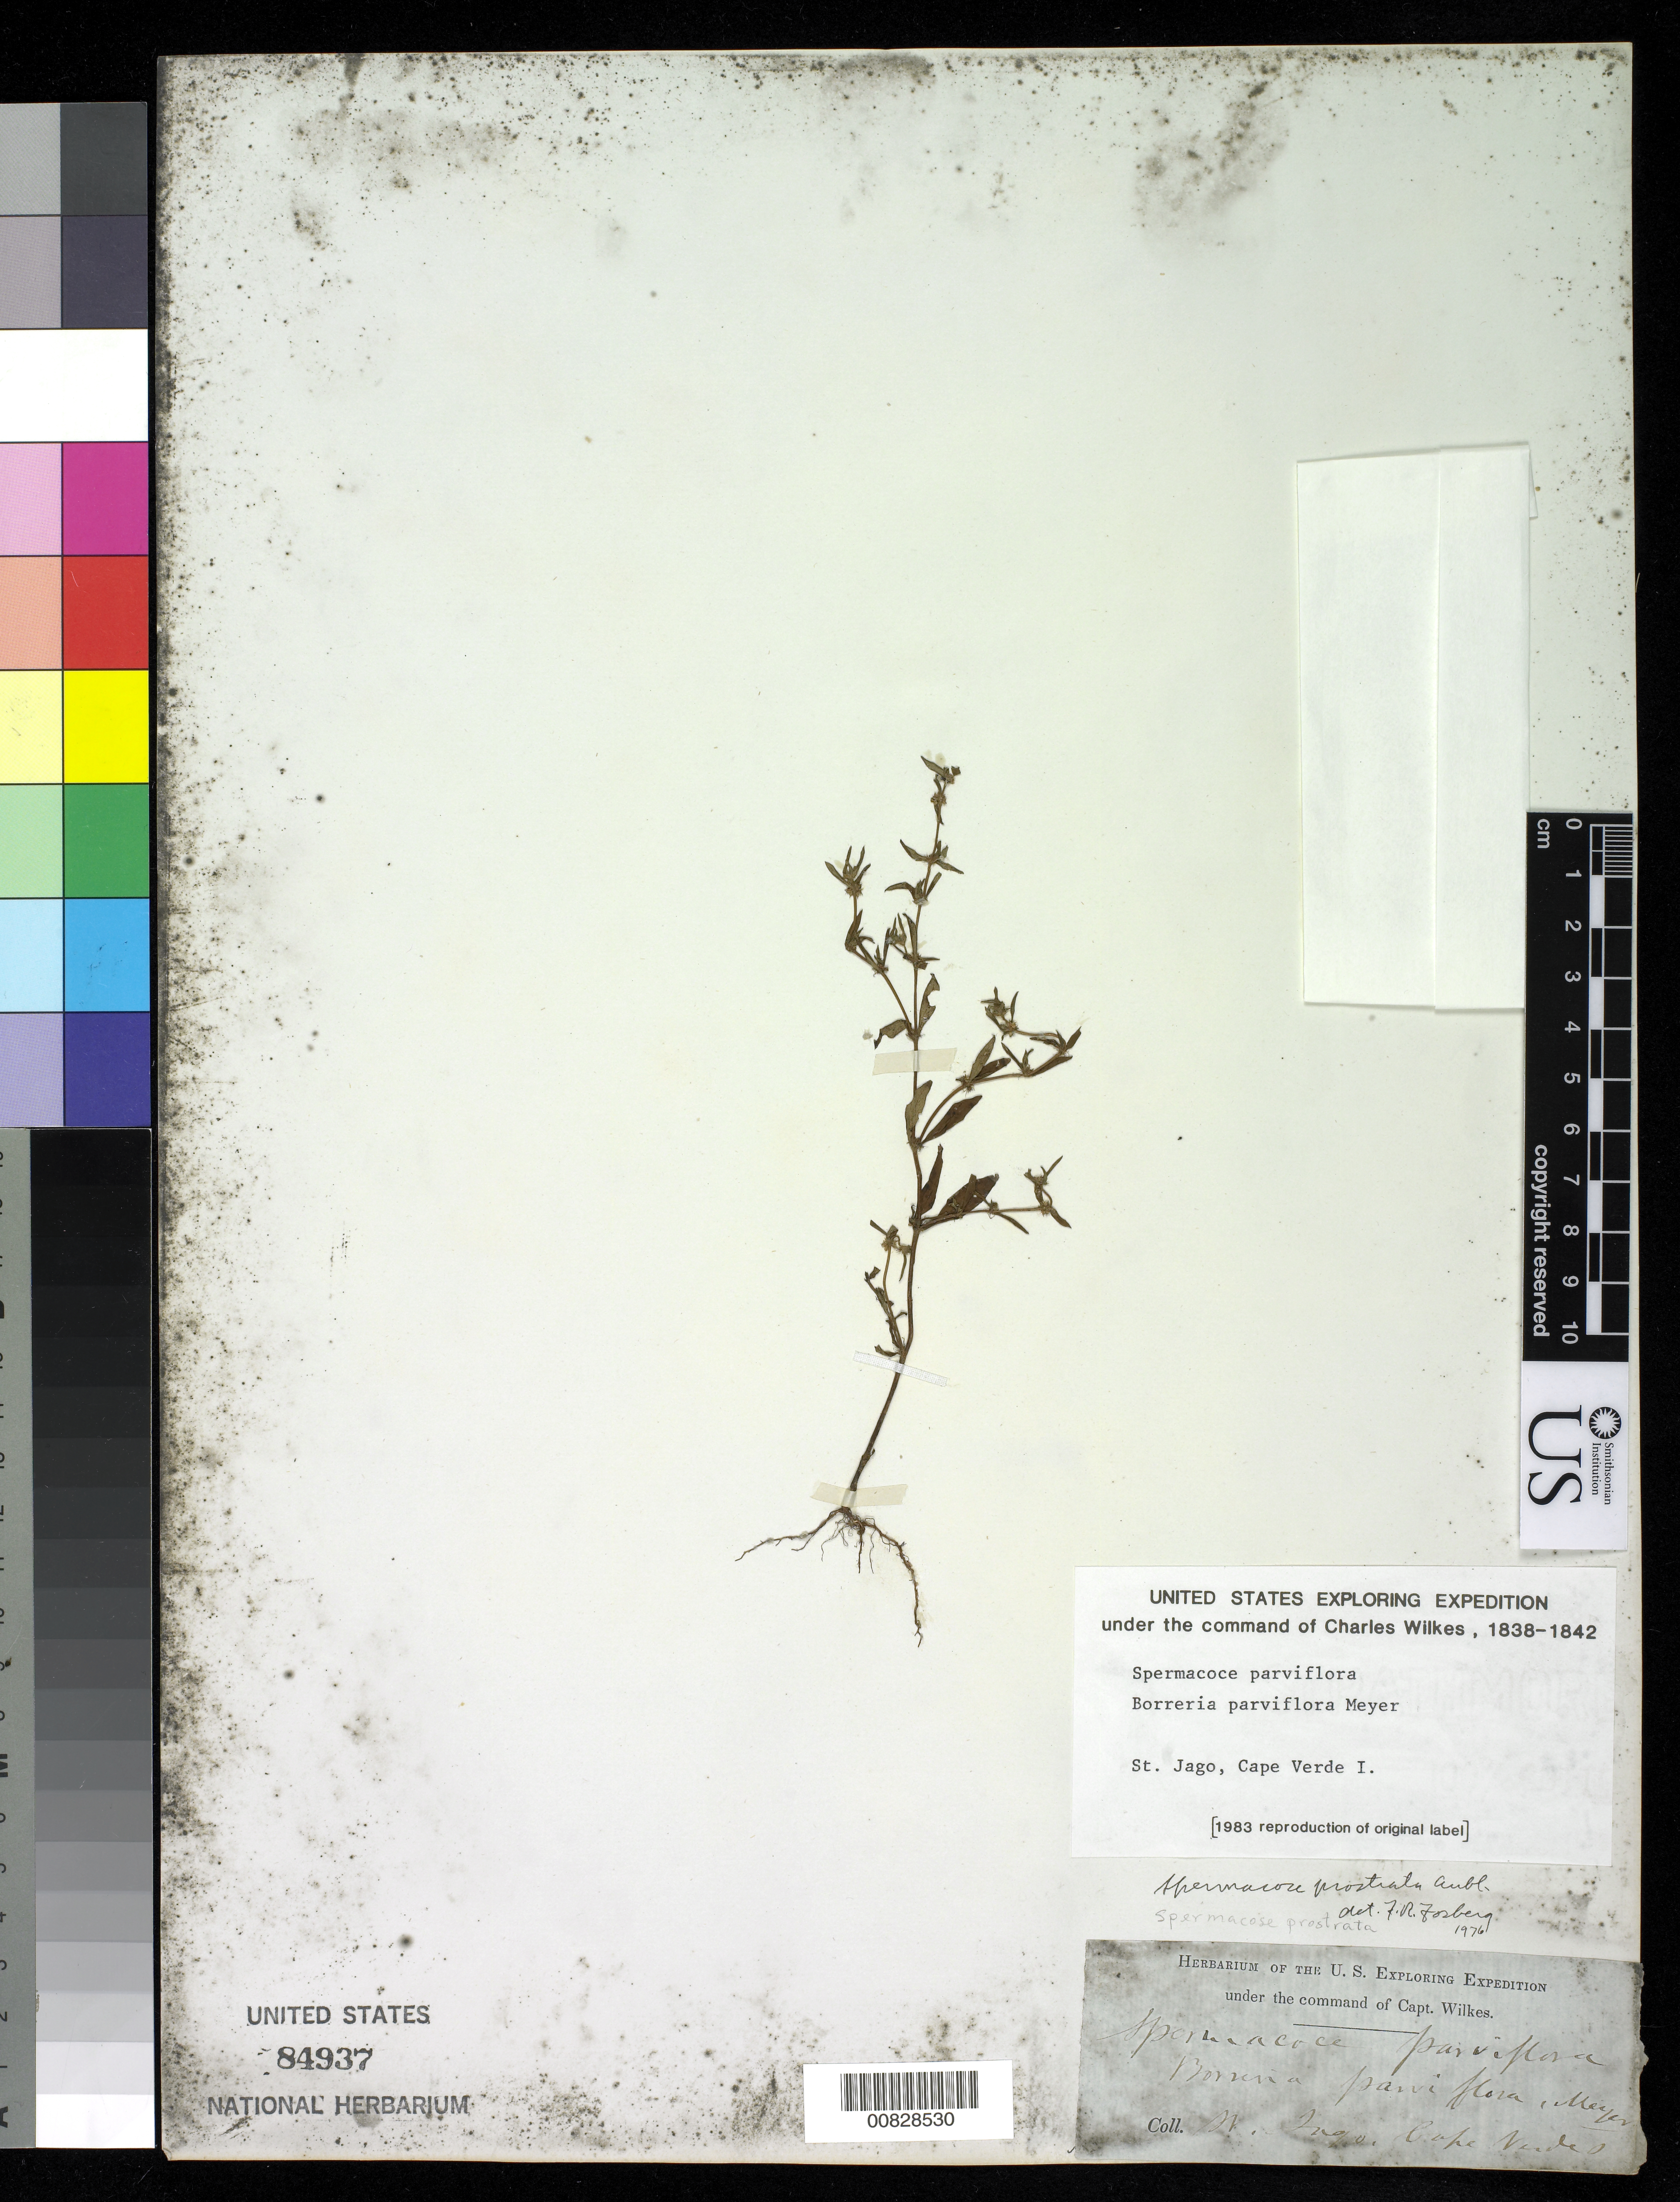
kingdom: Plantae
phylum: Tracheophyta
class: Magnoliopsida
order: Gentianales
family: Rubiaceae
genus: Spermacoce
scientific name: Spermacoce prostrata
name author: Aubl.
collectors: Wilkes Explor. Exped.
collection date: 1838/1842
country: Cape Verde Islands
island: Sao Tiago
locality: St. Jago, Cape Verdes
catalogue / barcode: US 84937